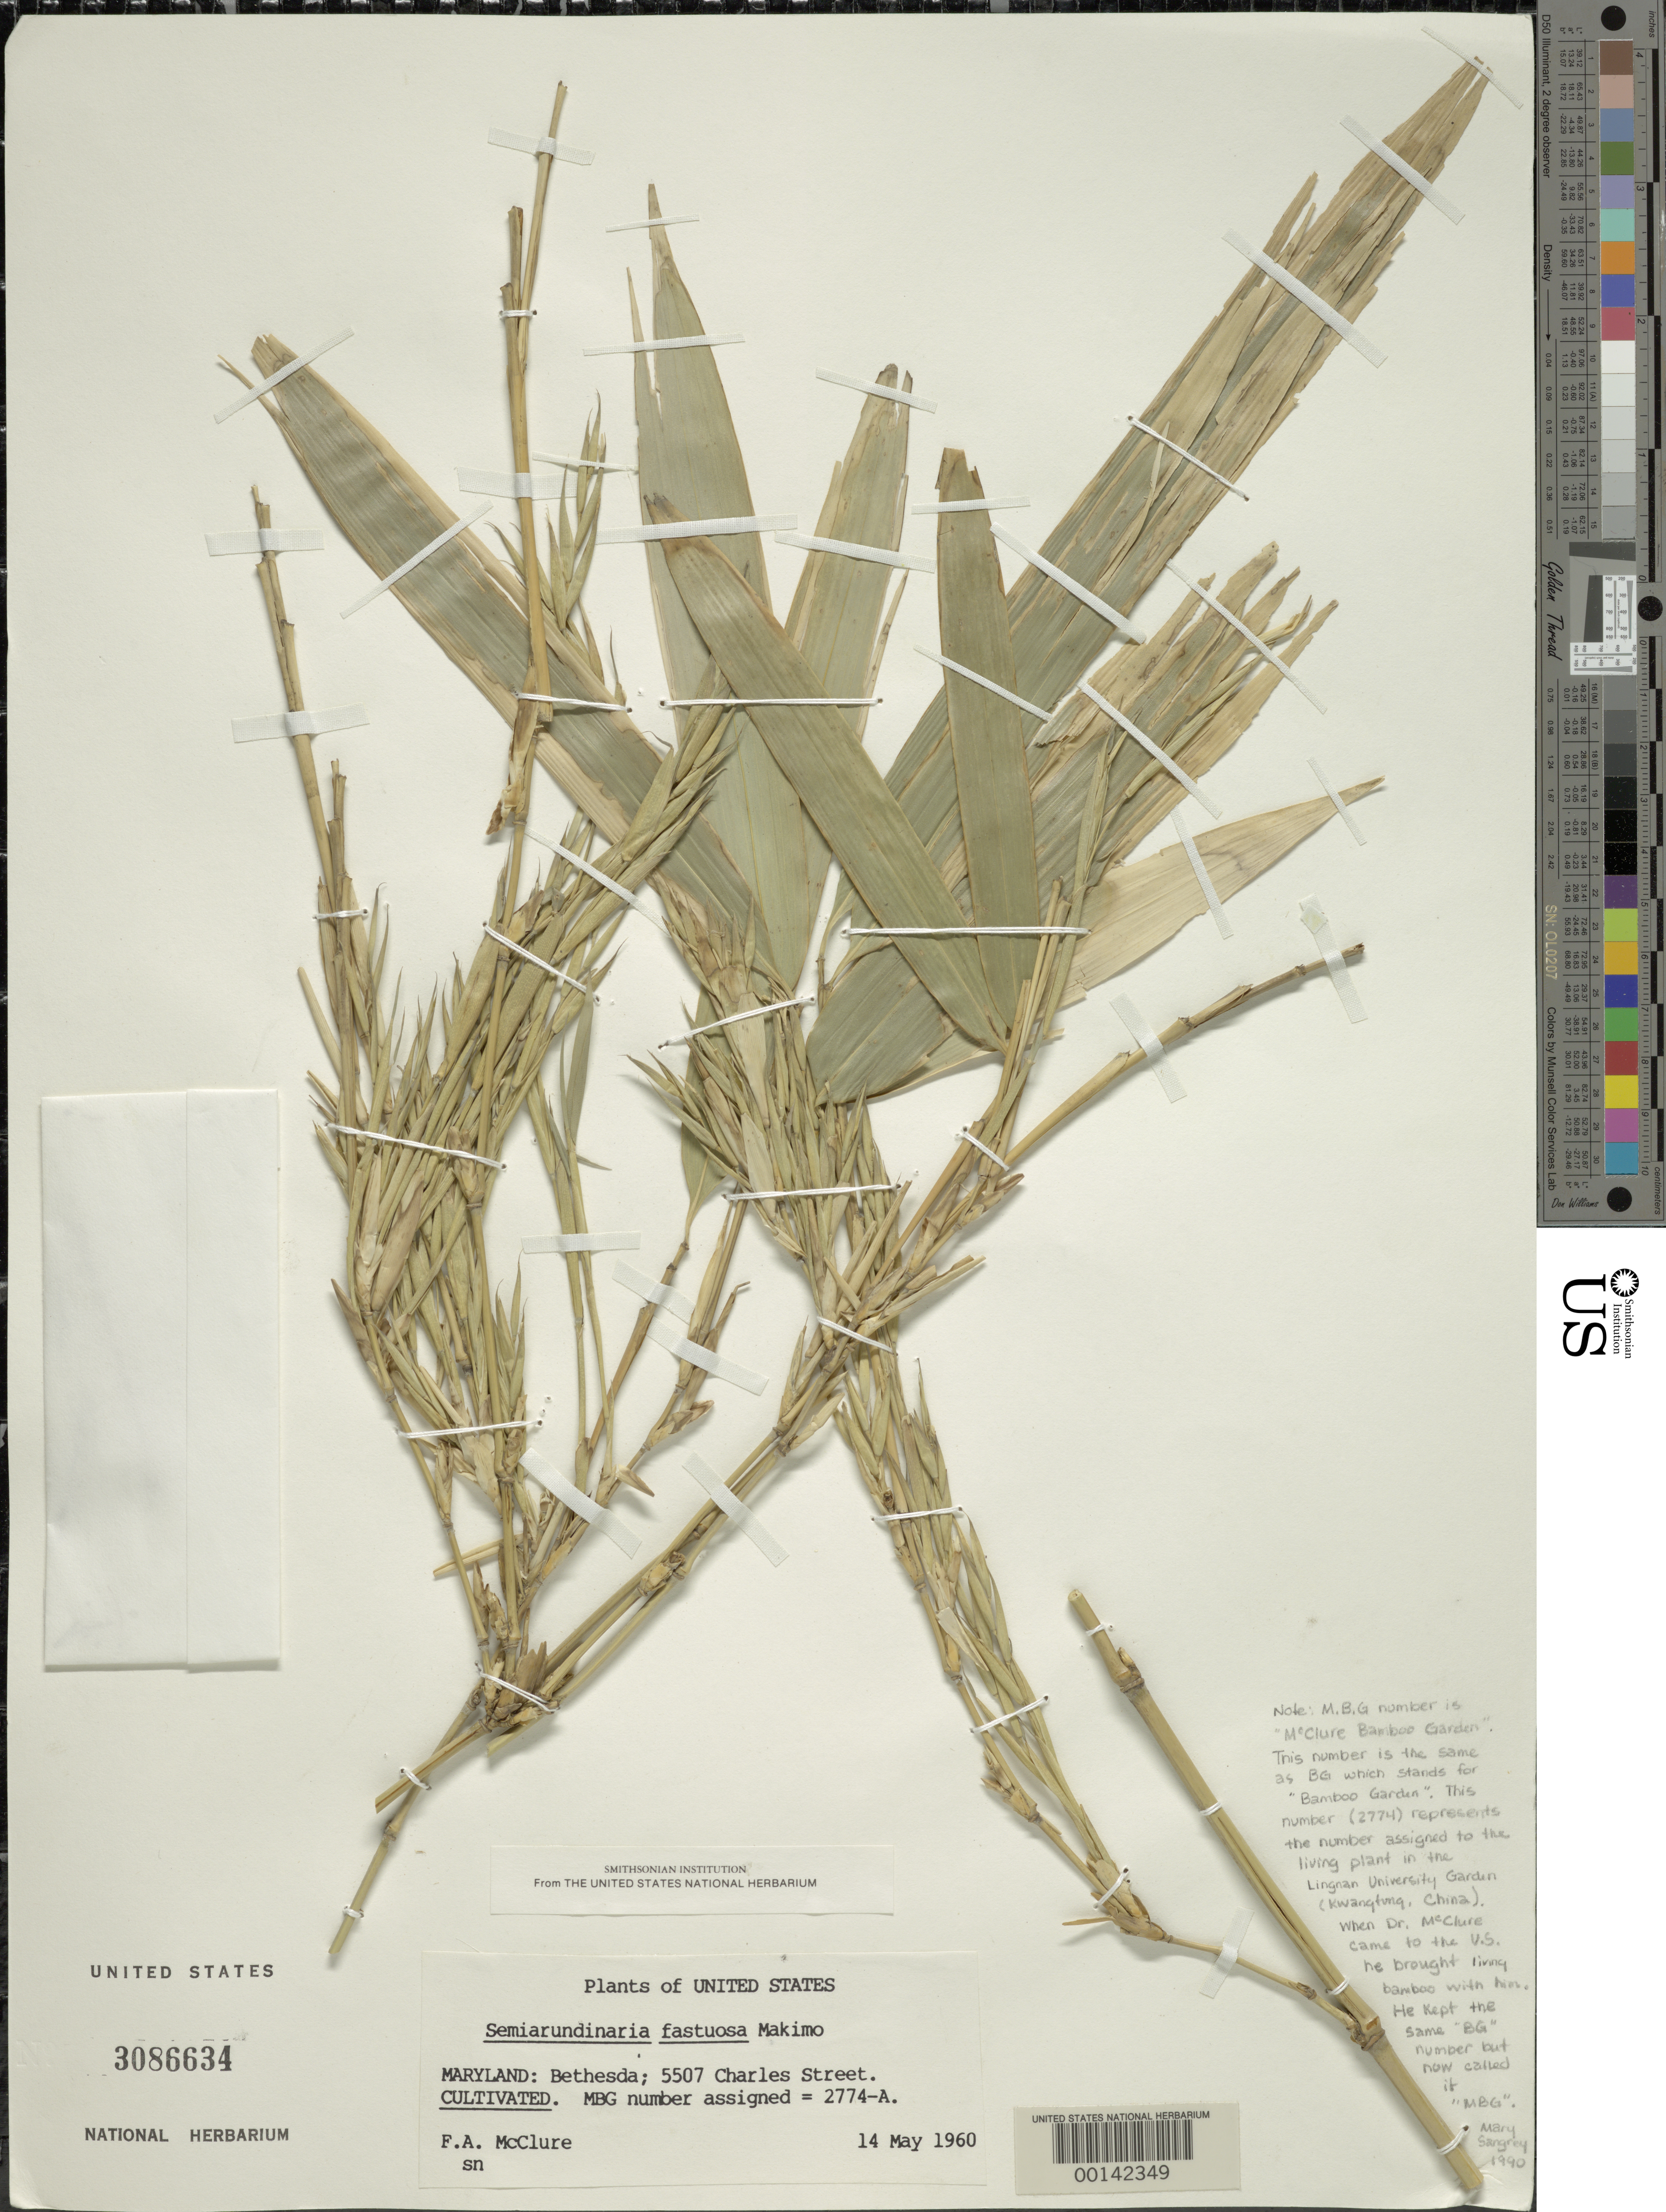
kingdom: Plantae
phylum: Tracheophyta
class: Liliopsida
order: Poales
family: Poaceae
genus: Semiarundinaria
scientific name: Semiarundinaria fastuosa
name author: Makino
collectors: F. A. McClure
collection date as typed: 14 May 1960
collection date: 1960-05-14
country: United States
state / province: Maryland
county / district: Montgomery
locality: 5507 Charles Street, Bethesda (McClure's garden)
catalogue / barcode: US 3086634